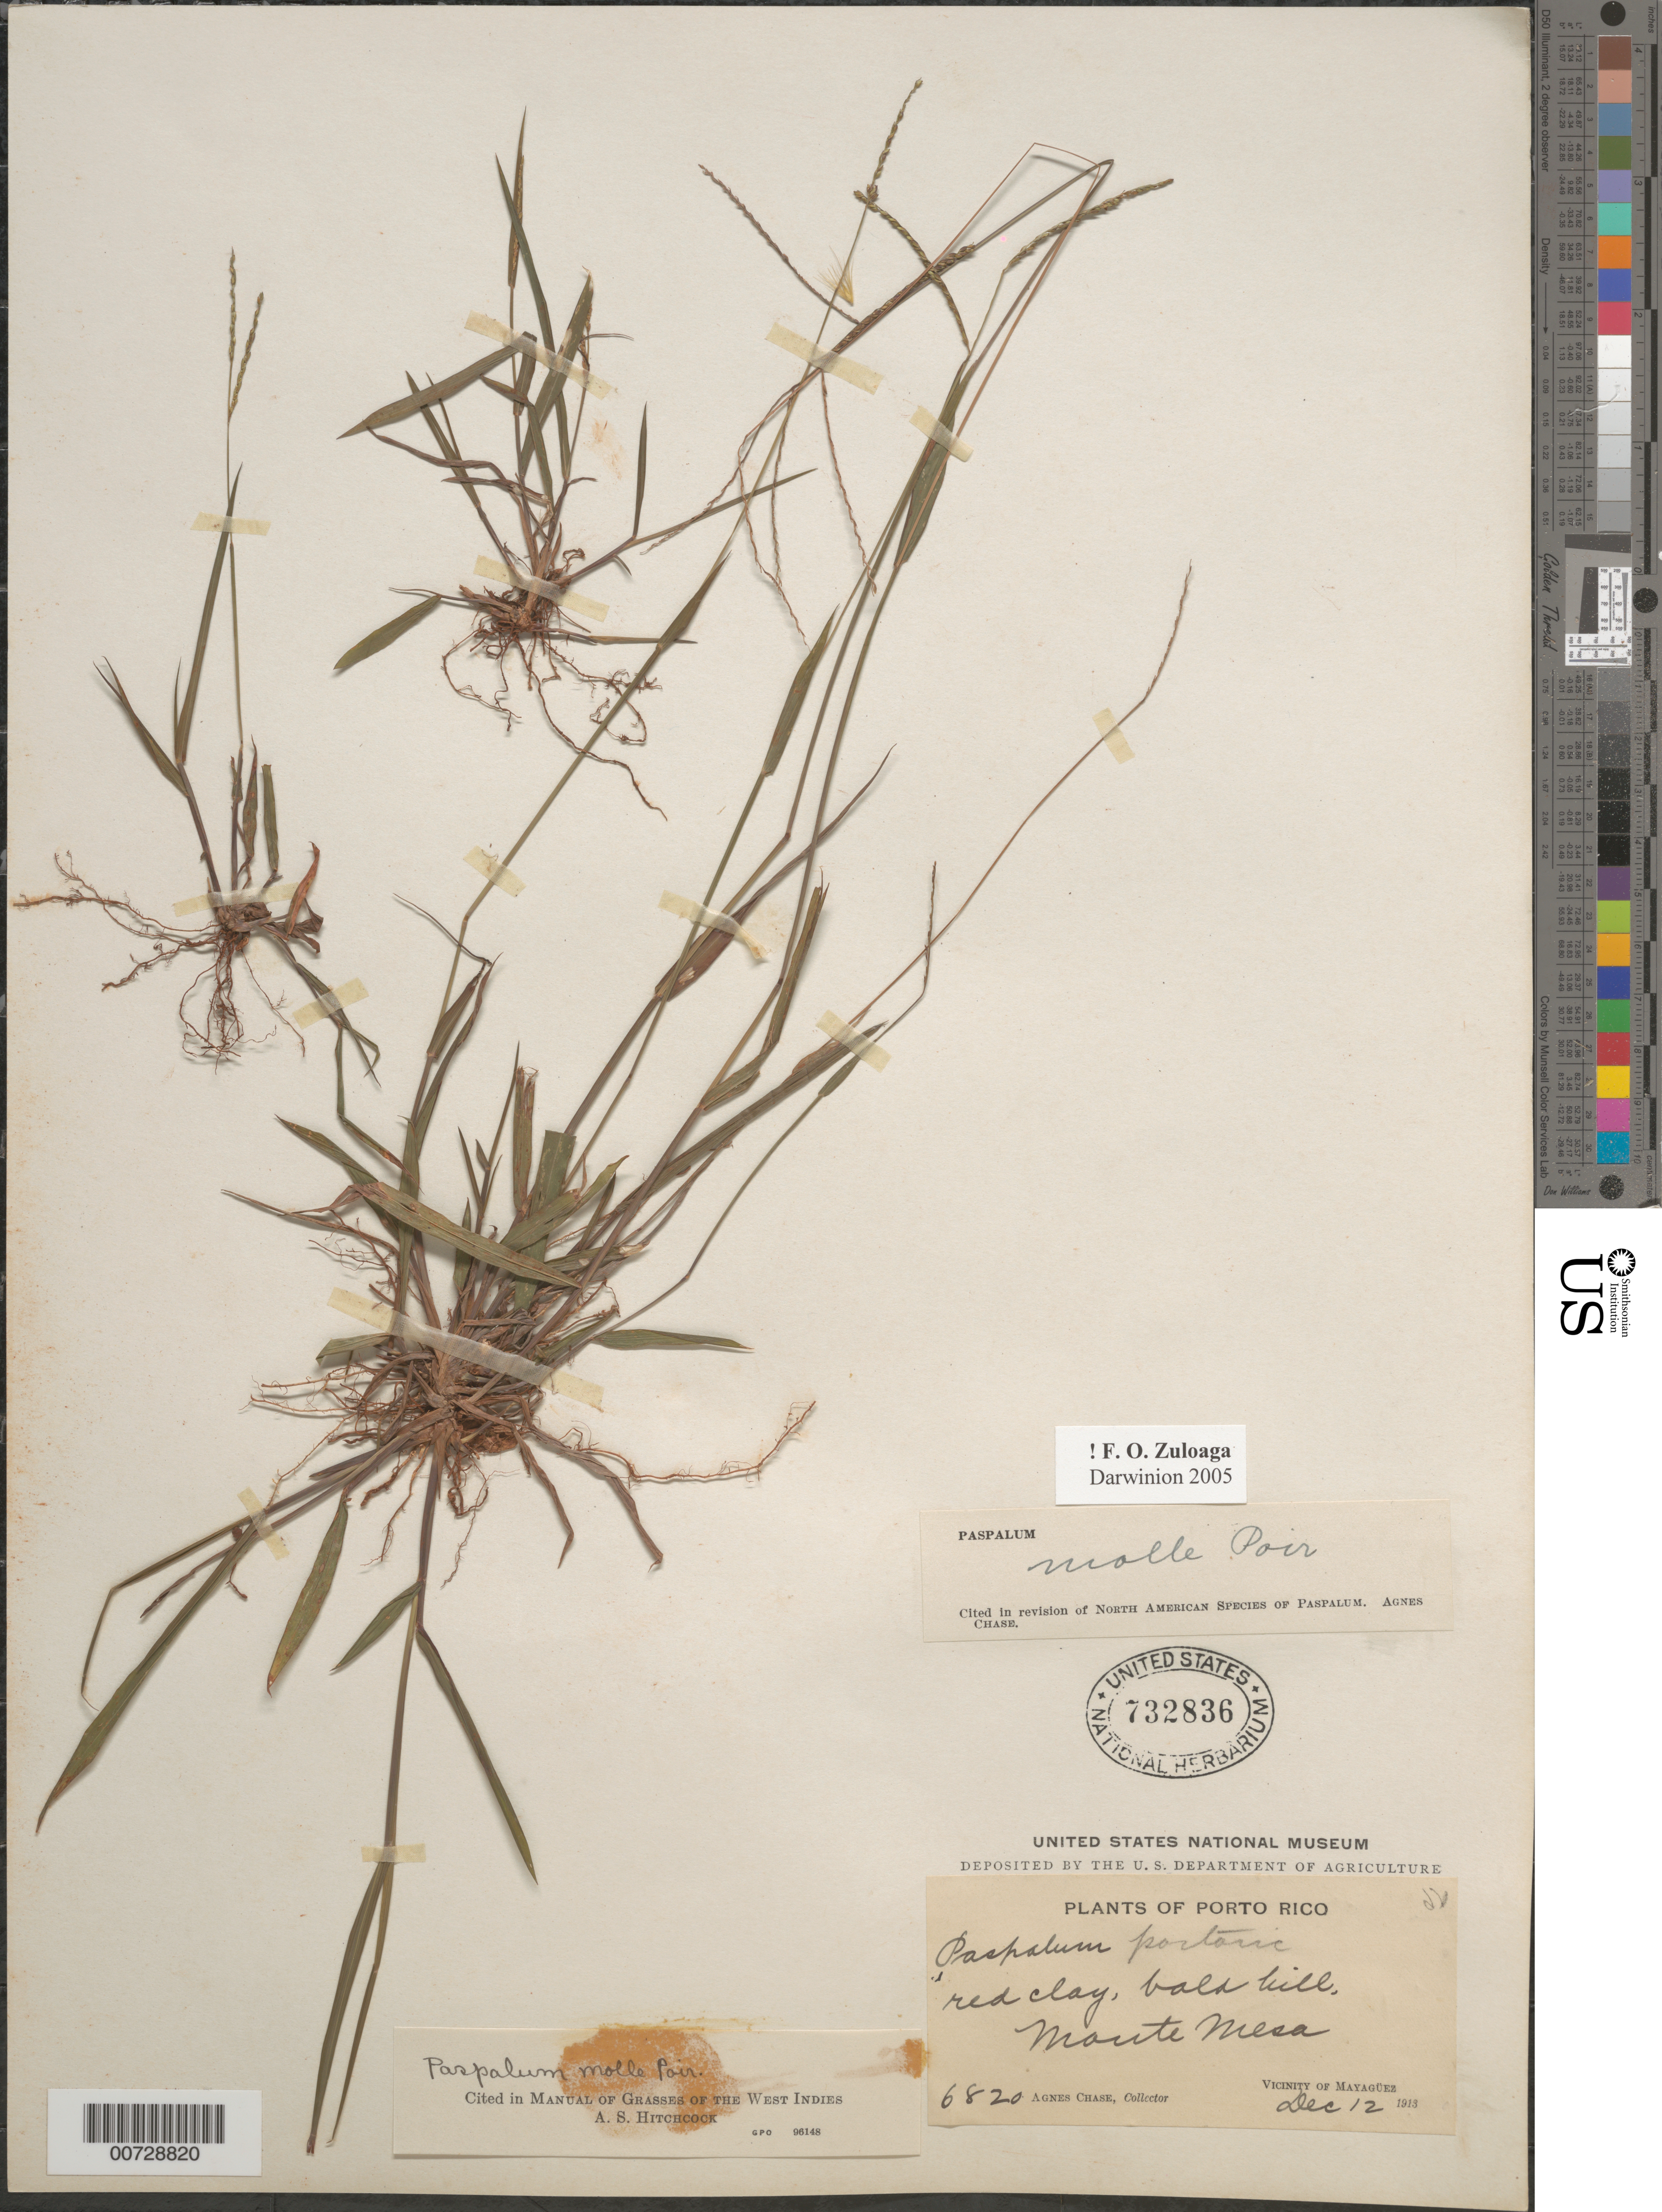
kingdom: Plantae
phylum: Tracheophyta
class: Liliopsida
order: Poales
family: Poaceae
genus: Paspalum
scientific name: Paspalum molle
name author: Poir.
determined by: Hitchcock, Albert S.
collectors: A. Chase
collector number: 6820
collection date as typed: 12 Dec 1913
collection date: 1913-12-12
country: Puerto Rico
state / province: Mayagüez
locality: Monte Mesa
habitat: Red clay, bald hill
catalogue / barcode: US 732836